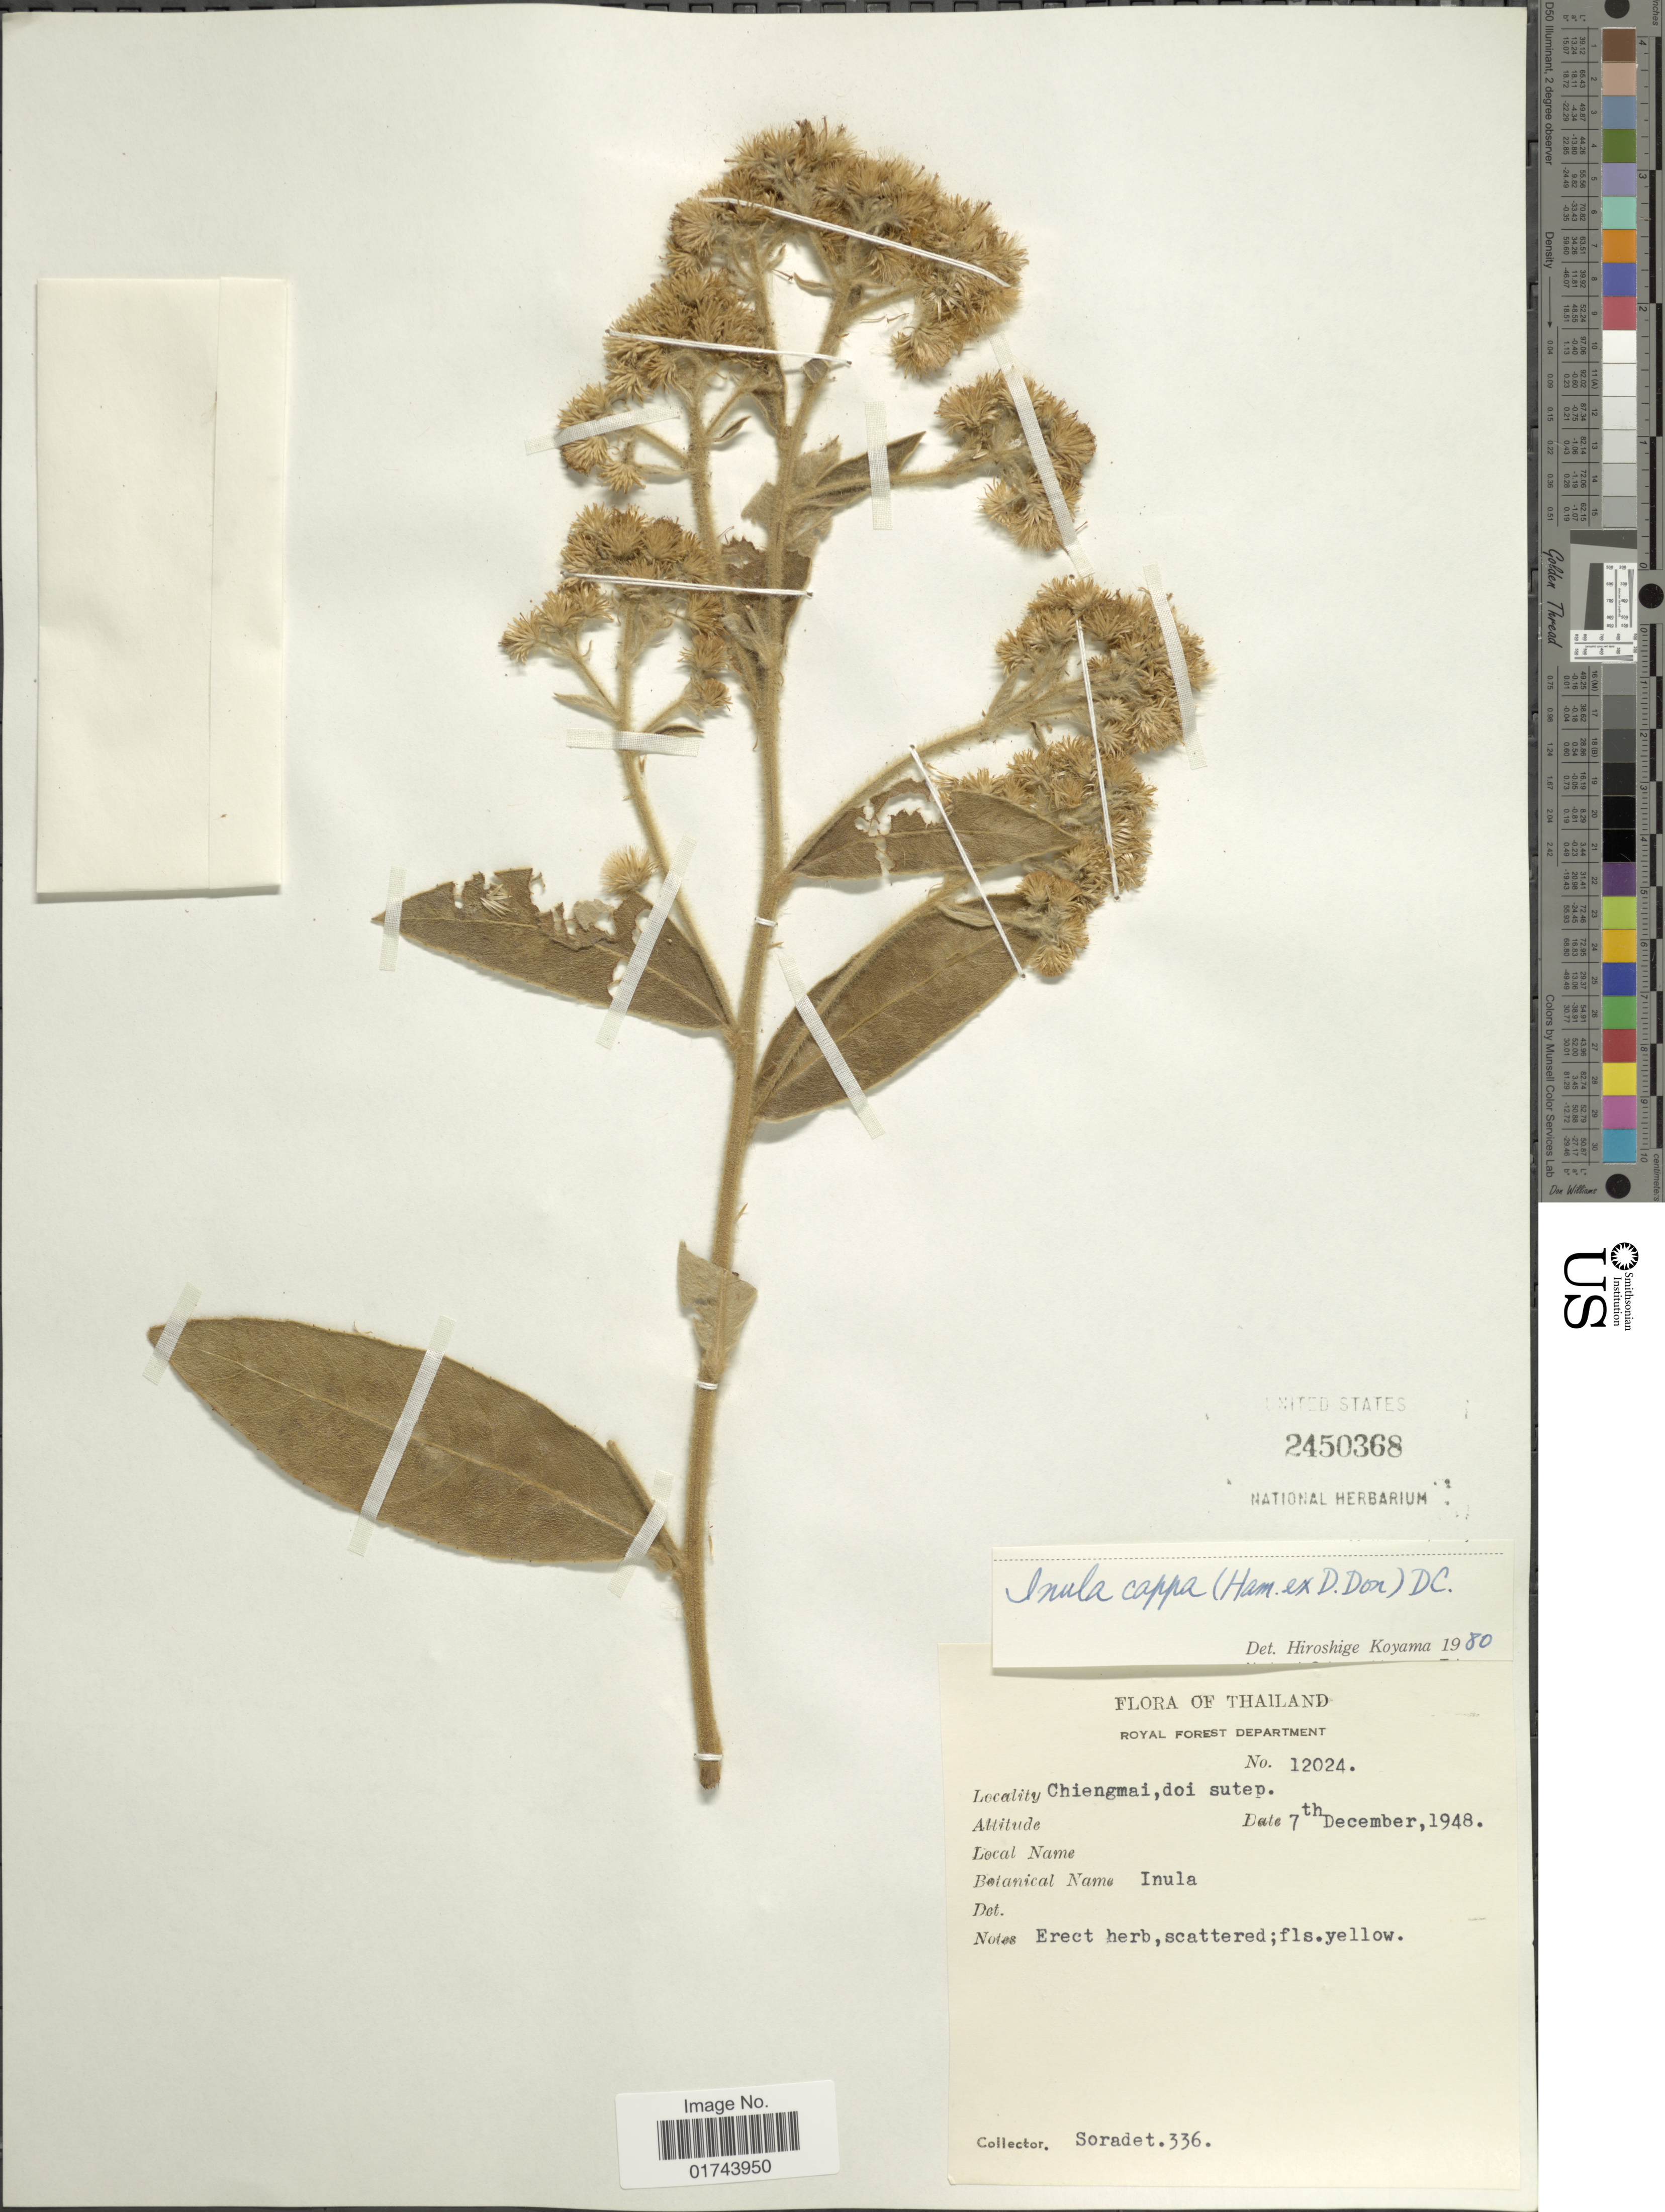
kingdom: Plantae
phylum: Tracheophyta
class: Magnoliopsida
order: Asterales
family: Asteraceae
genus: Inula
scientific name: Inula cappa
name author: (Buch.-Ham. ex D. Don) DC.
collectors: Soradet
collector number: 12024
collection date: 1948-12-07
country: Thailand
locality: Chiengmai, doi sutep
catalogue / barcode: US 2450368